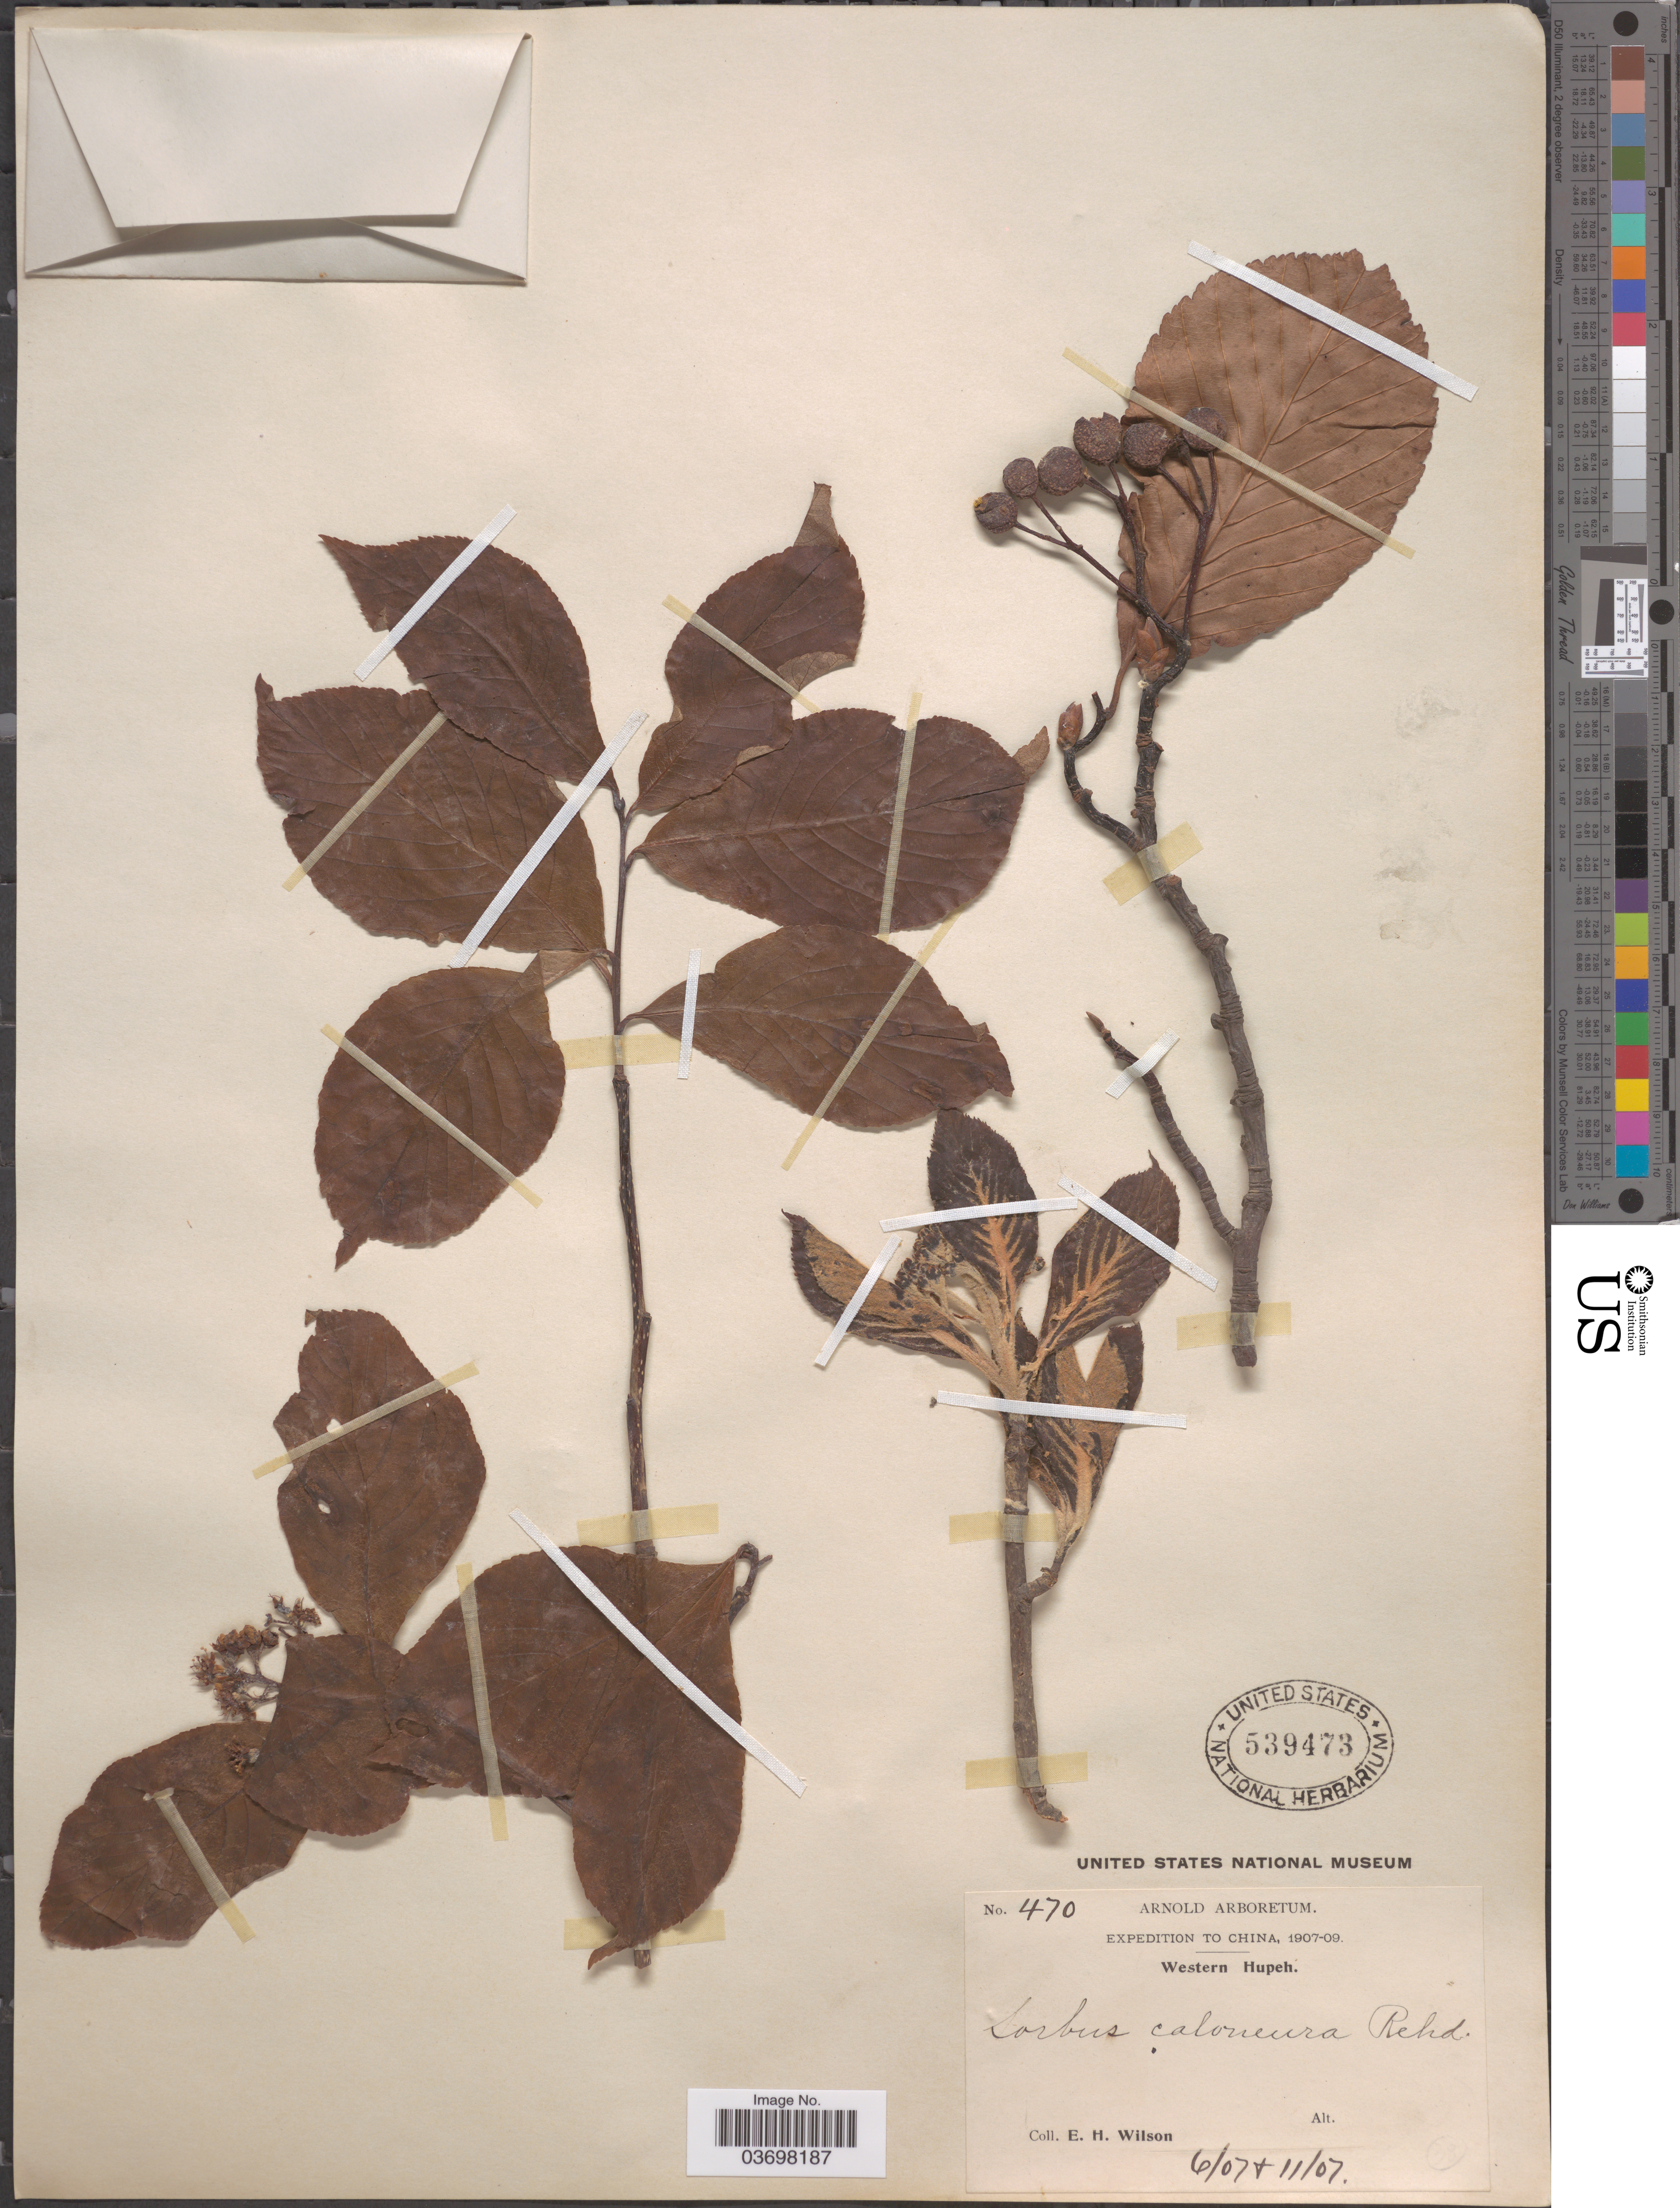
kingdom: Plantae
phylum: Tracheophyta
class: Magnoliopsida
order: Rosales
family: Rosaceae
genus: Sorbus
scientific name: Sorbus caloneura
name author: (Stapf) Rehder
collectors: E. Wilson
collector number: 470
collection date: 1907-06/1907-11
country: China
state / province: Hubei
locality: Western Hupeh.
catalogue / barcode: US 539473